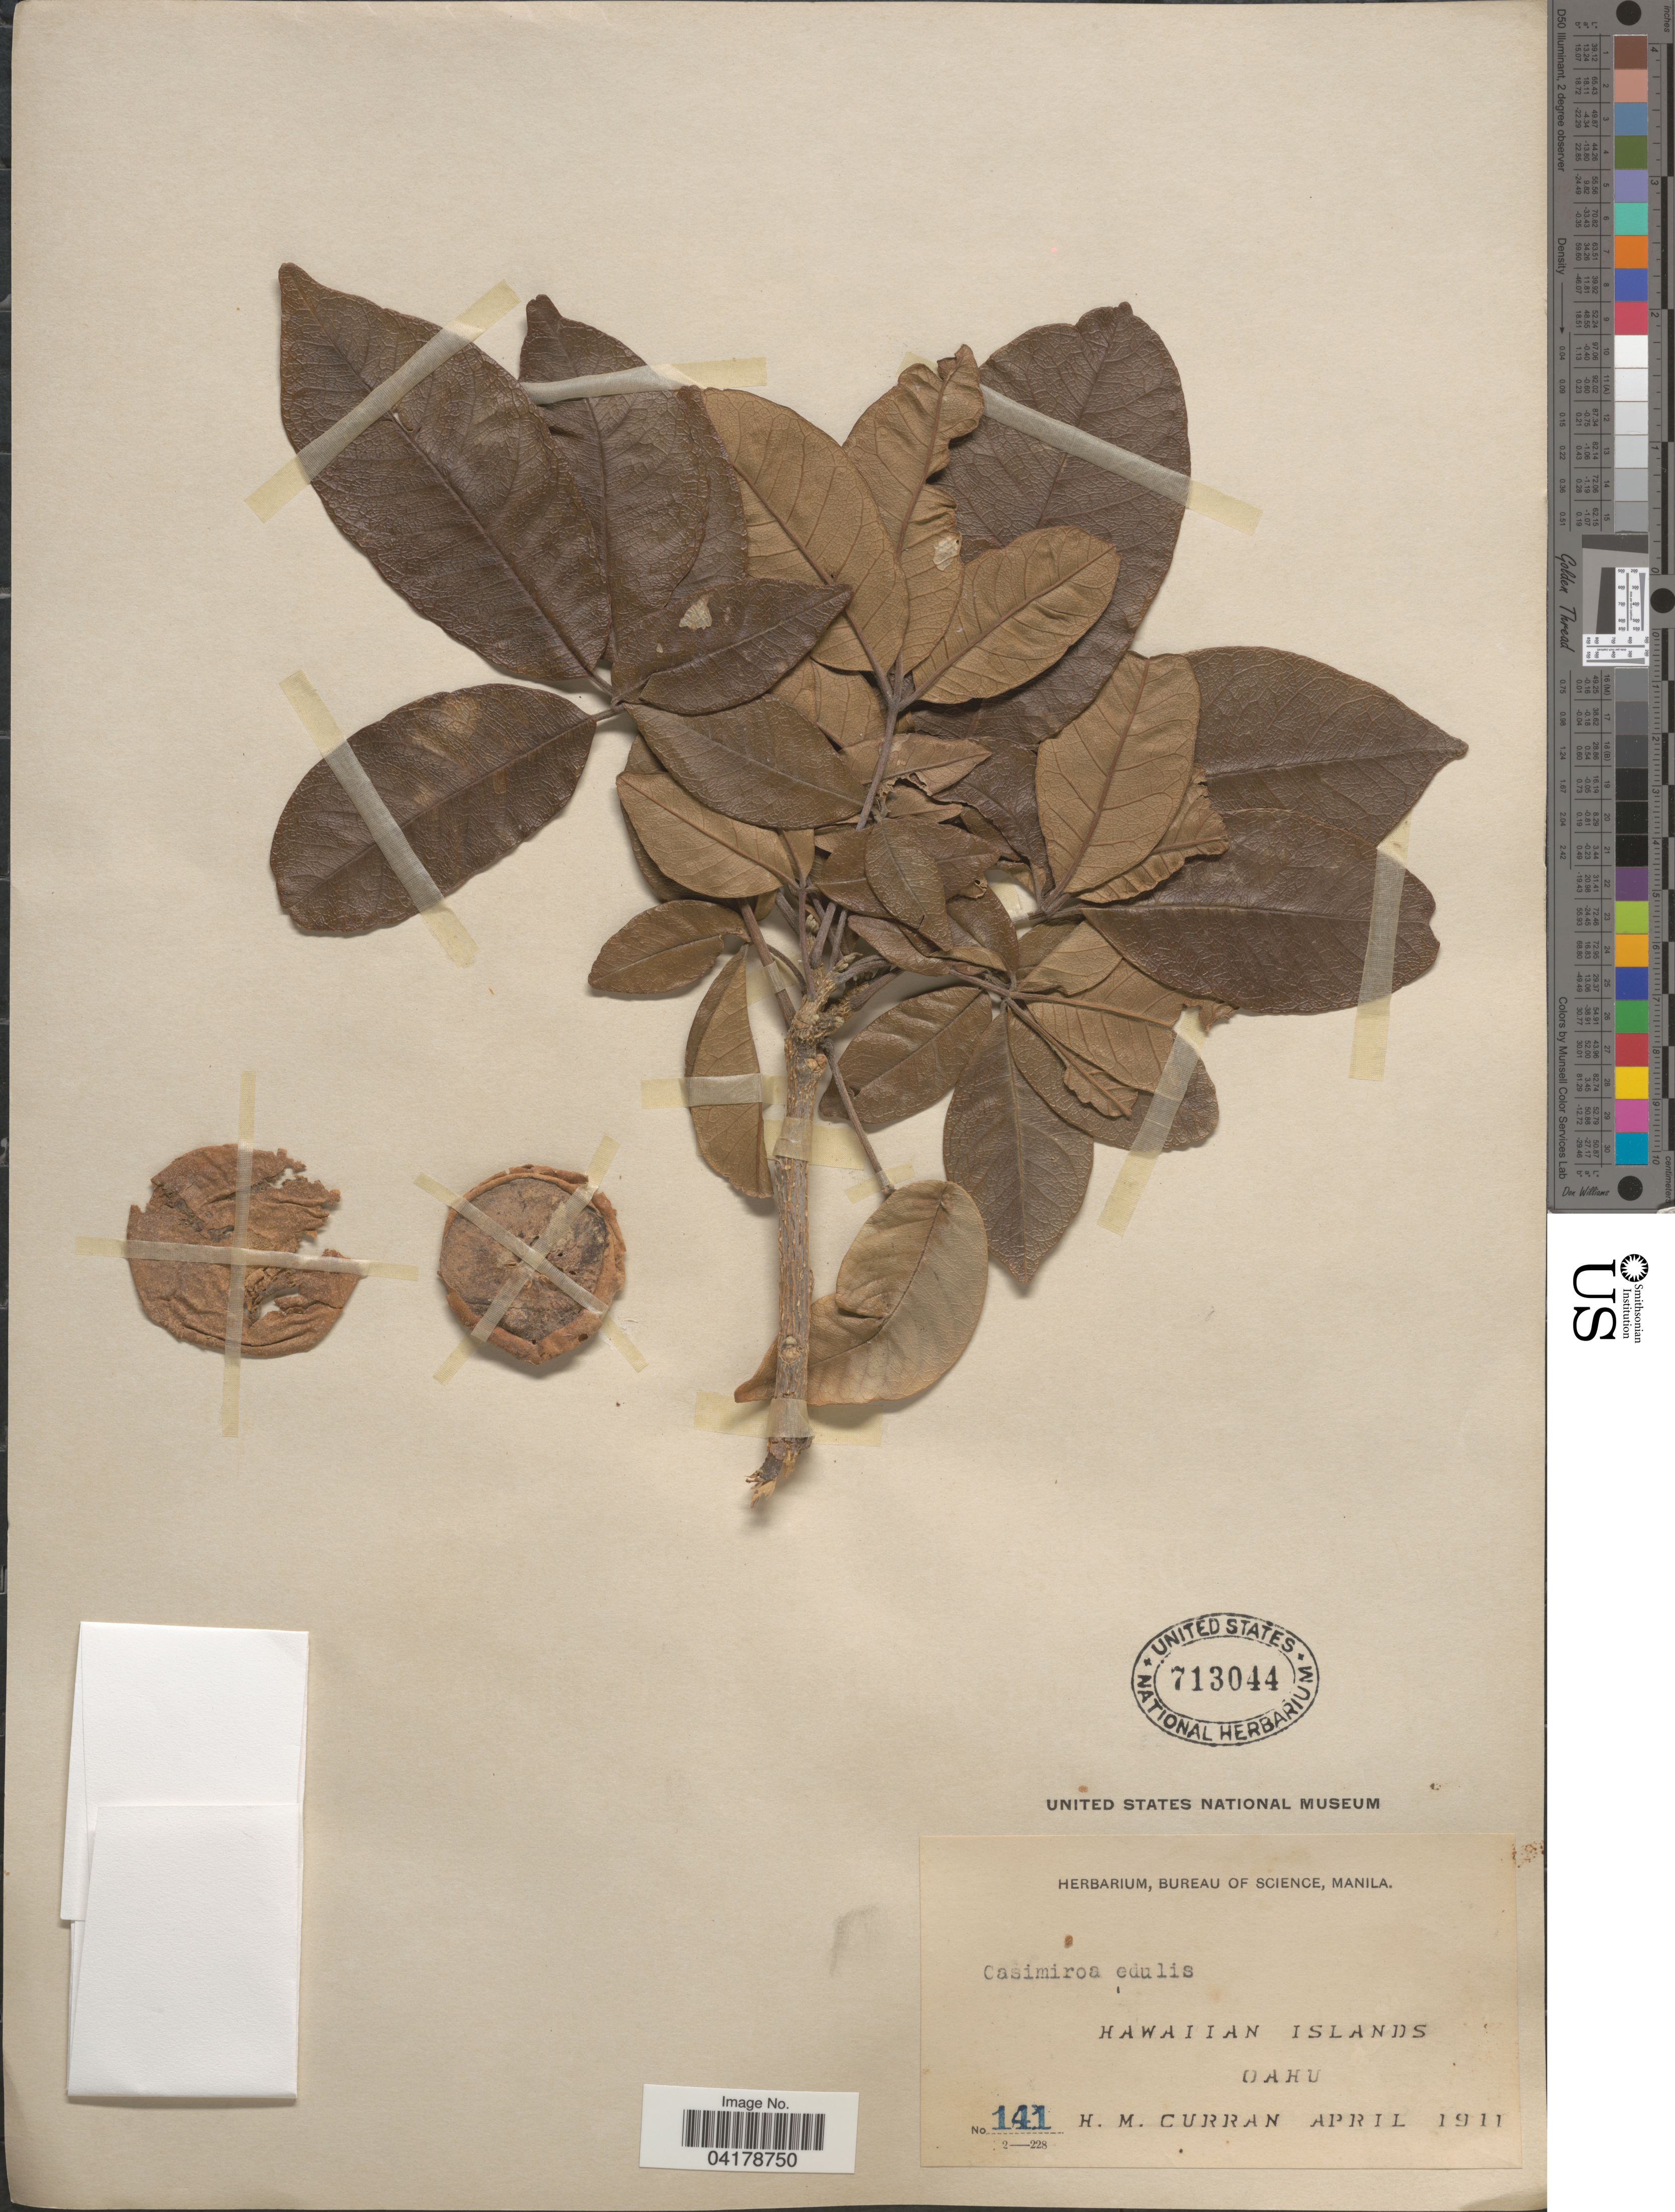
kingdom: Plantae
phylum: Tracheophyta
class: Magnoliopsida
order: Sapindales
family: Rutaceae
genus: Casimiroa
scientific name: Casimiroa edulis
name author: La Llave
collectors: H. M. Curran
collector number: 141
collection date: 1911-04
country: United States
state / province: Hawaii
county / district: Honolulu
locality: Hawaiian Islands. Oahu.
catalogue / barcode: US 713044